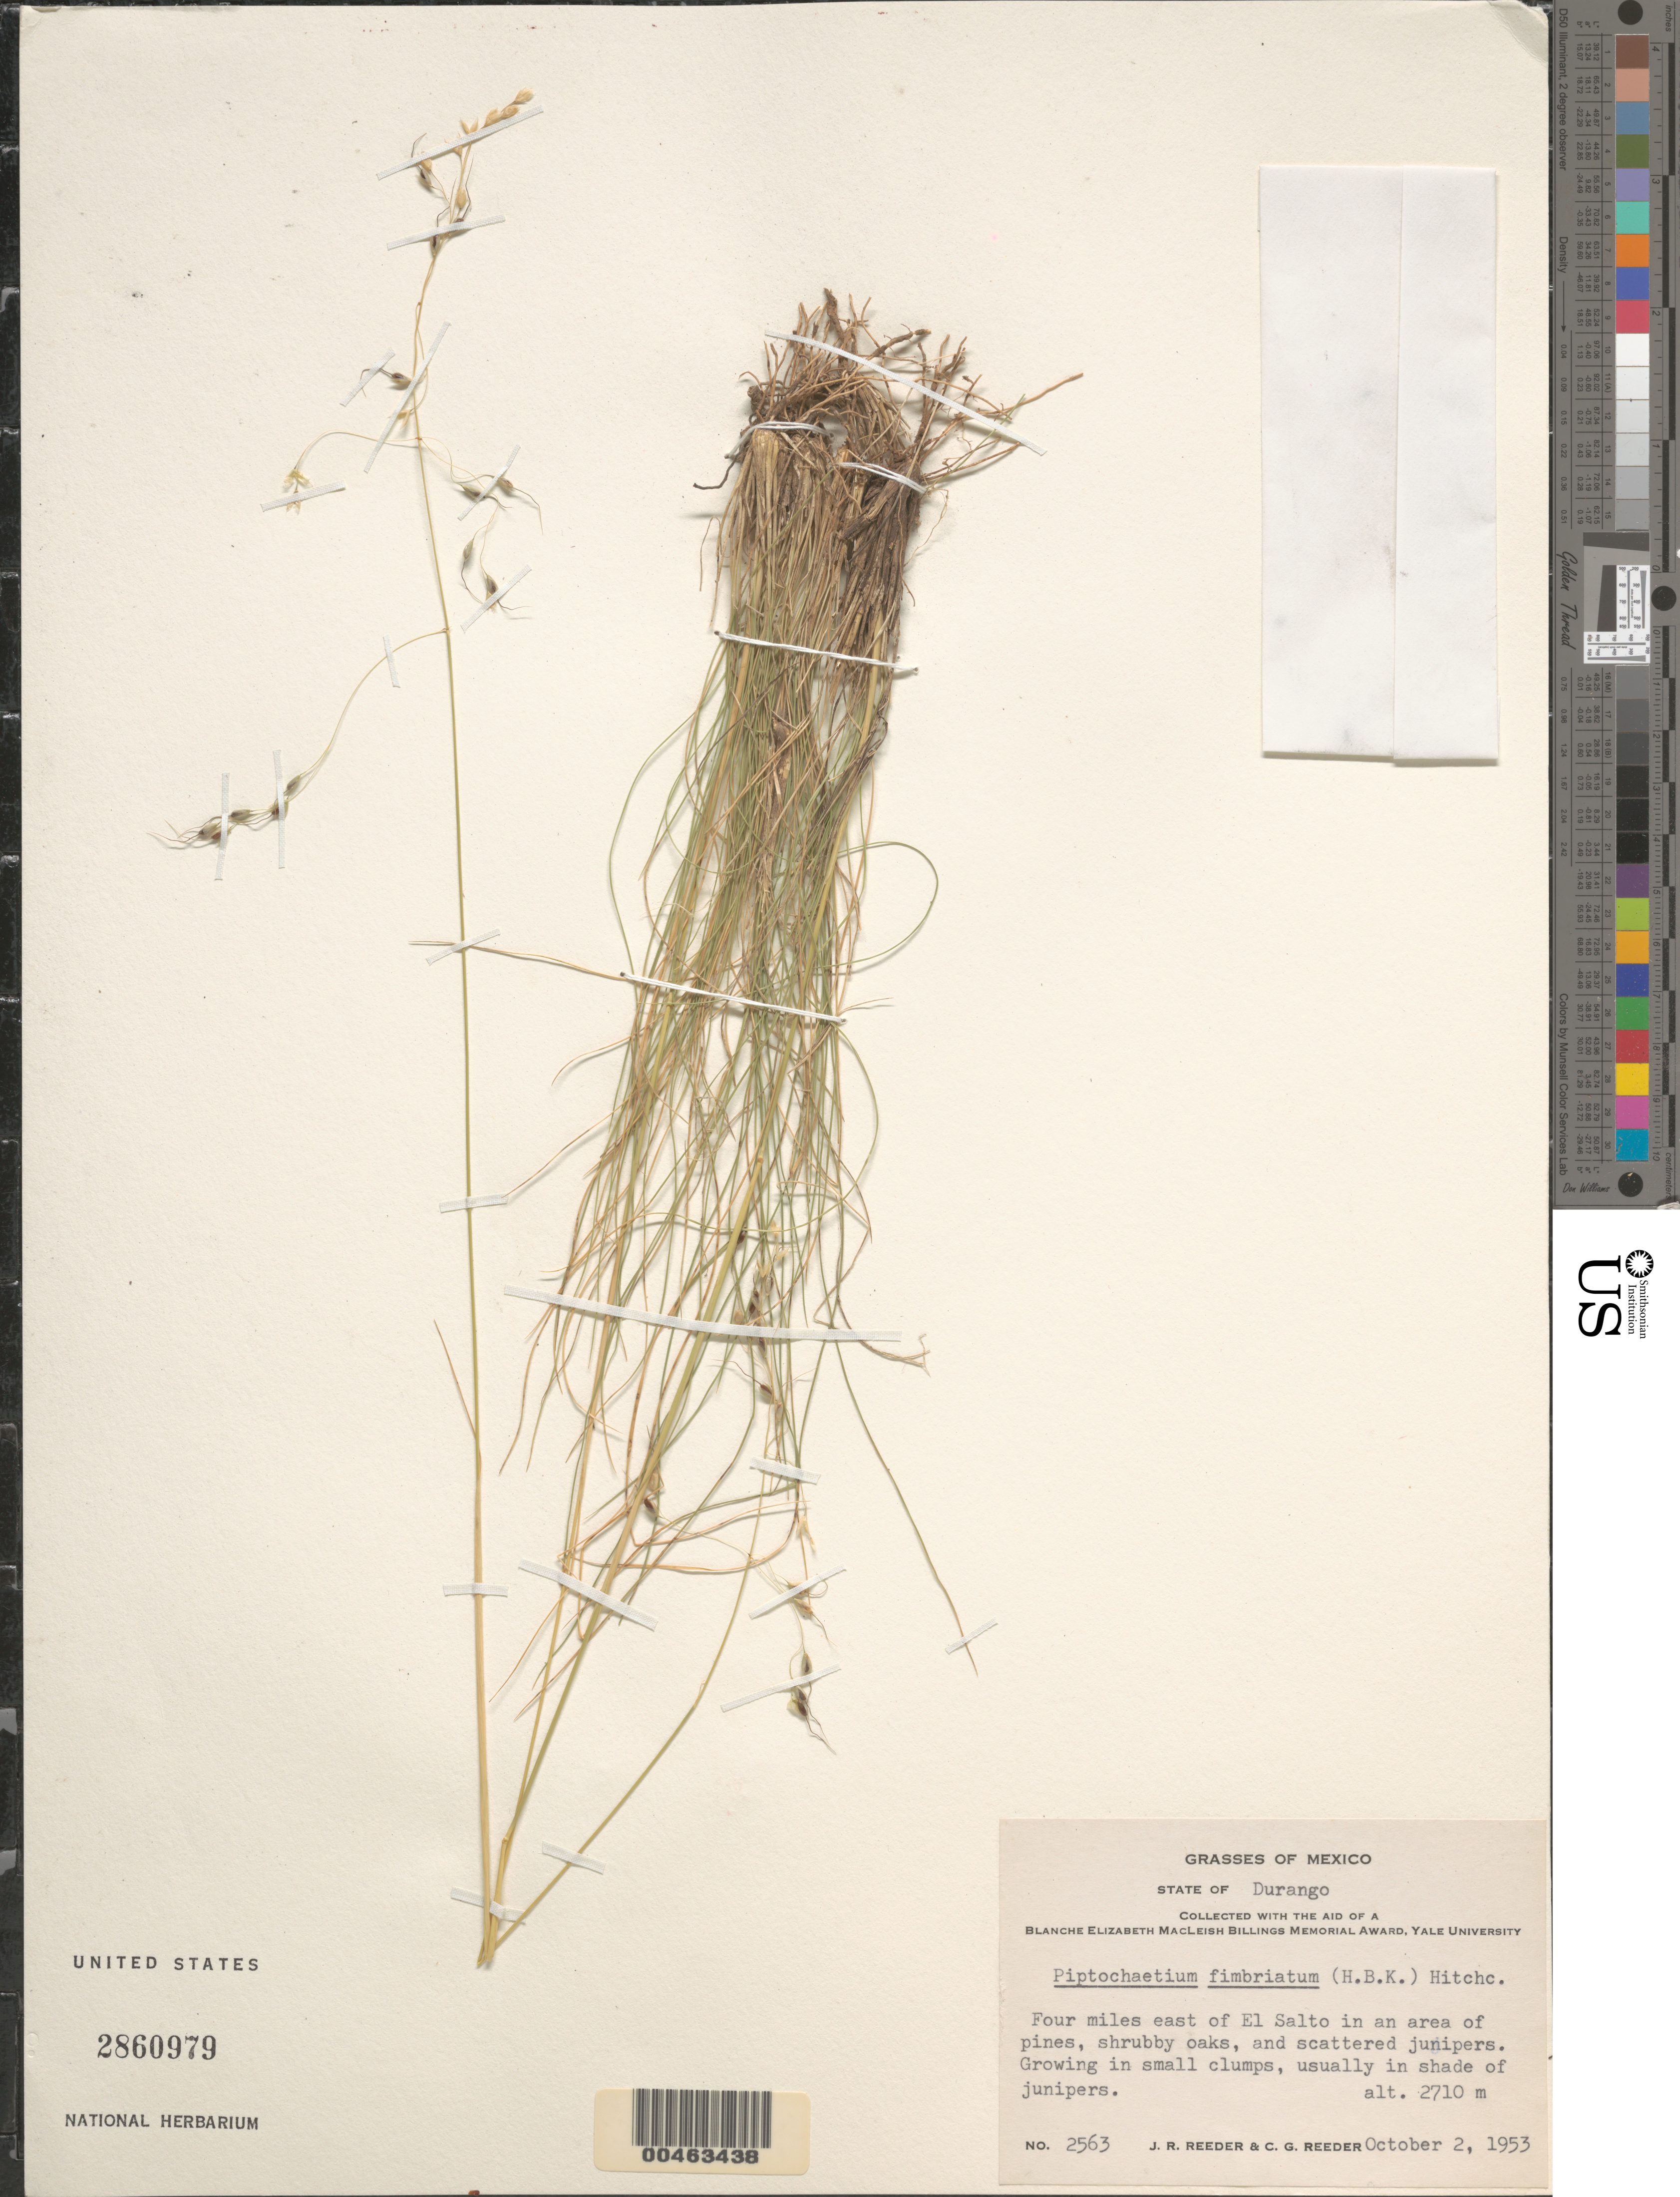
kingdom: Plantae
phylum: Tracheophyta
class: Liliopsida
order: Poales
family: Poaceae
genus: Piptochaetium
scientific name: Piptochaetium fimbriatum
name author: (Kunth) Hitchc.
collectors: J. R. Reeder & C. G. Reeder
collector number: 2563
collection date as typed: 2 Oct 1953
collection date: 1953-10-02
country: Mexico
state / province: Durango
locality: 4 mi E of El Salto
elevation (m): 2710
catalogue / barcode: US 2860979